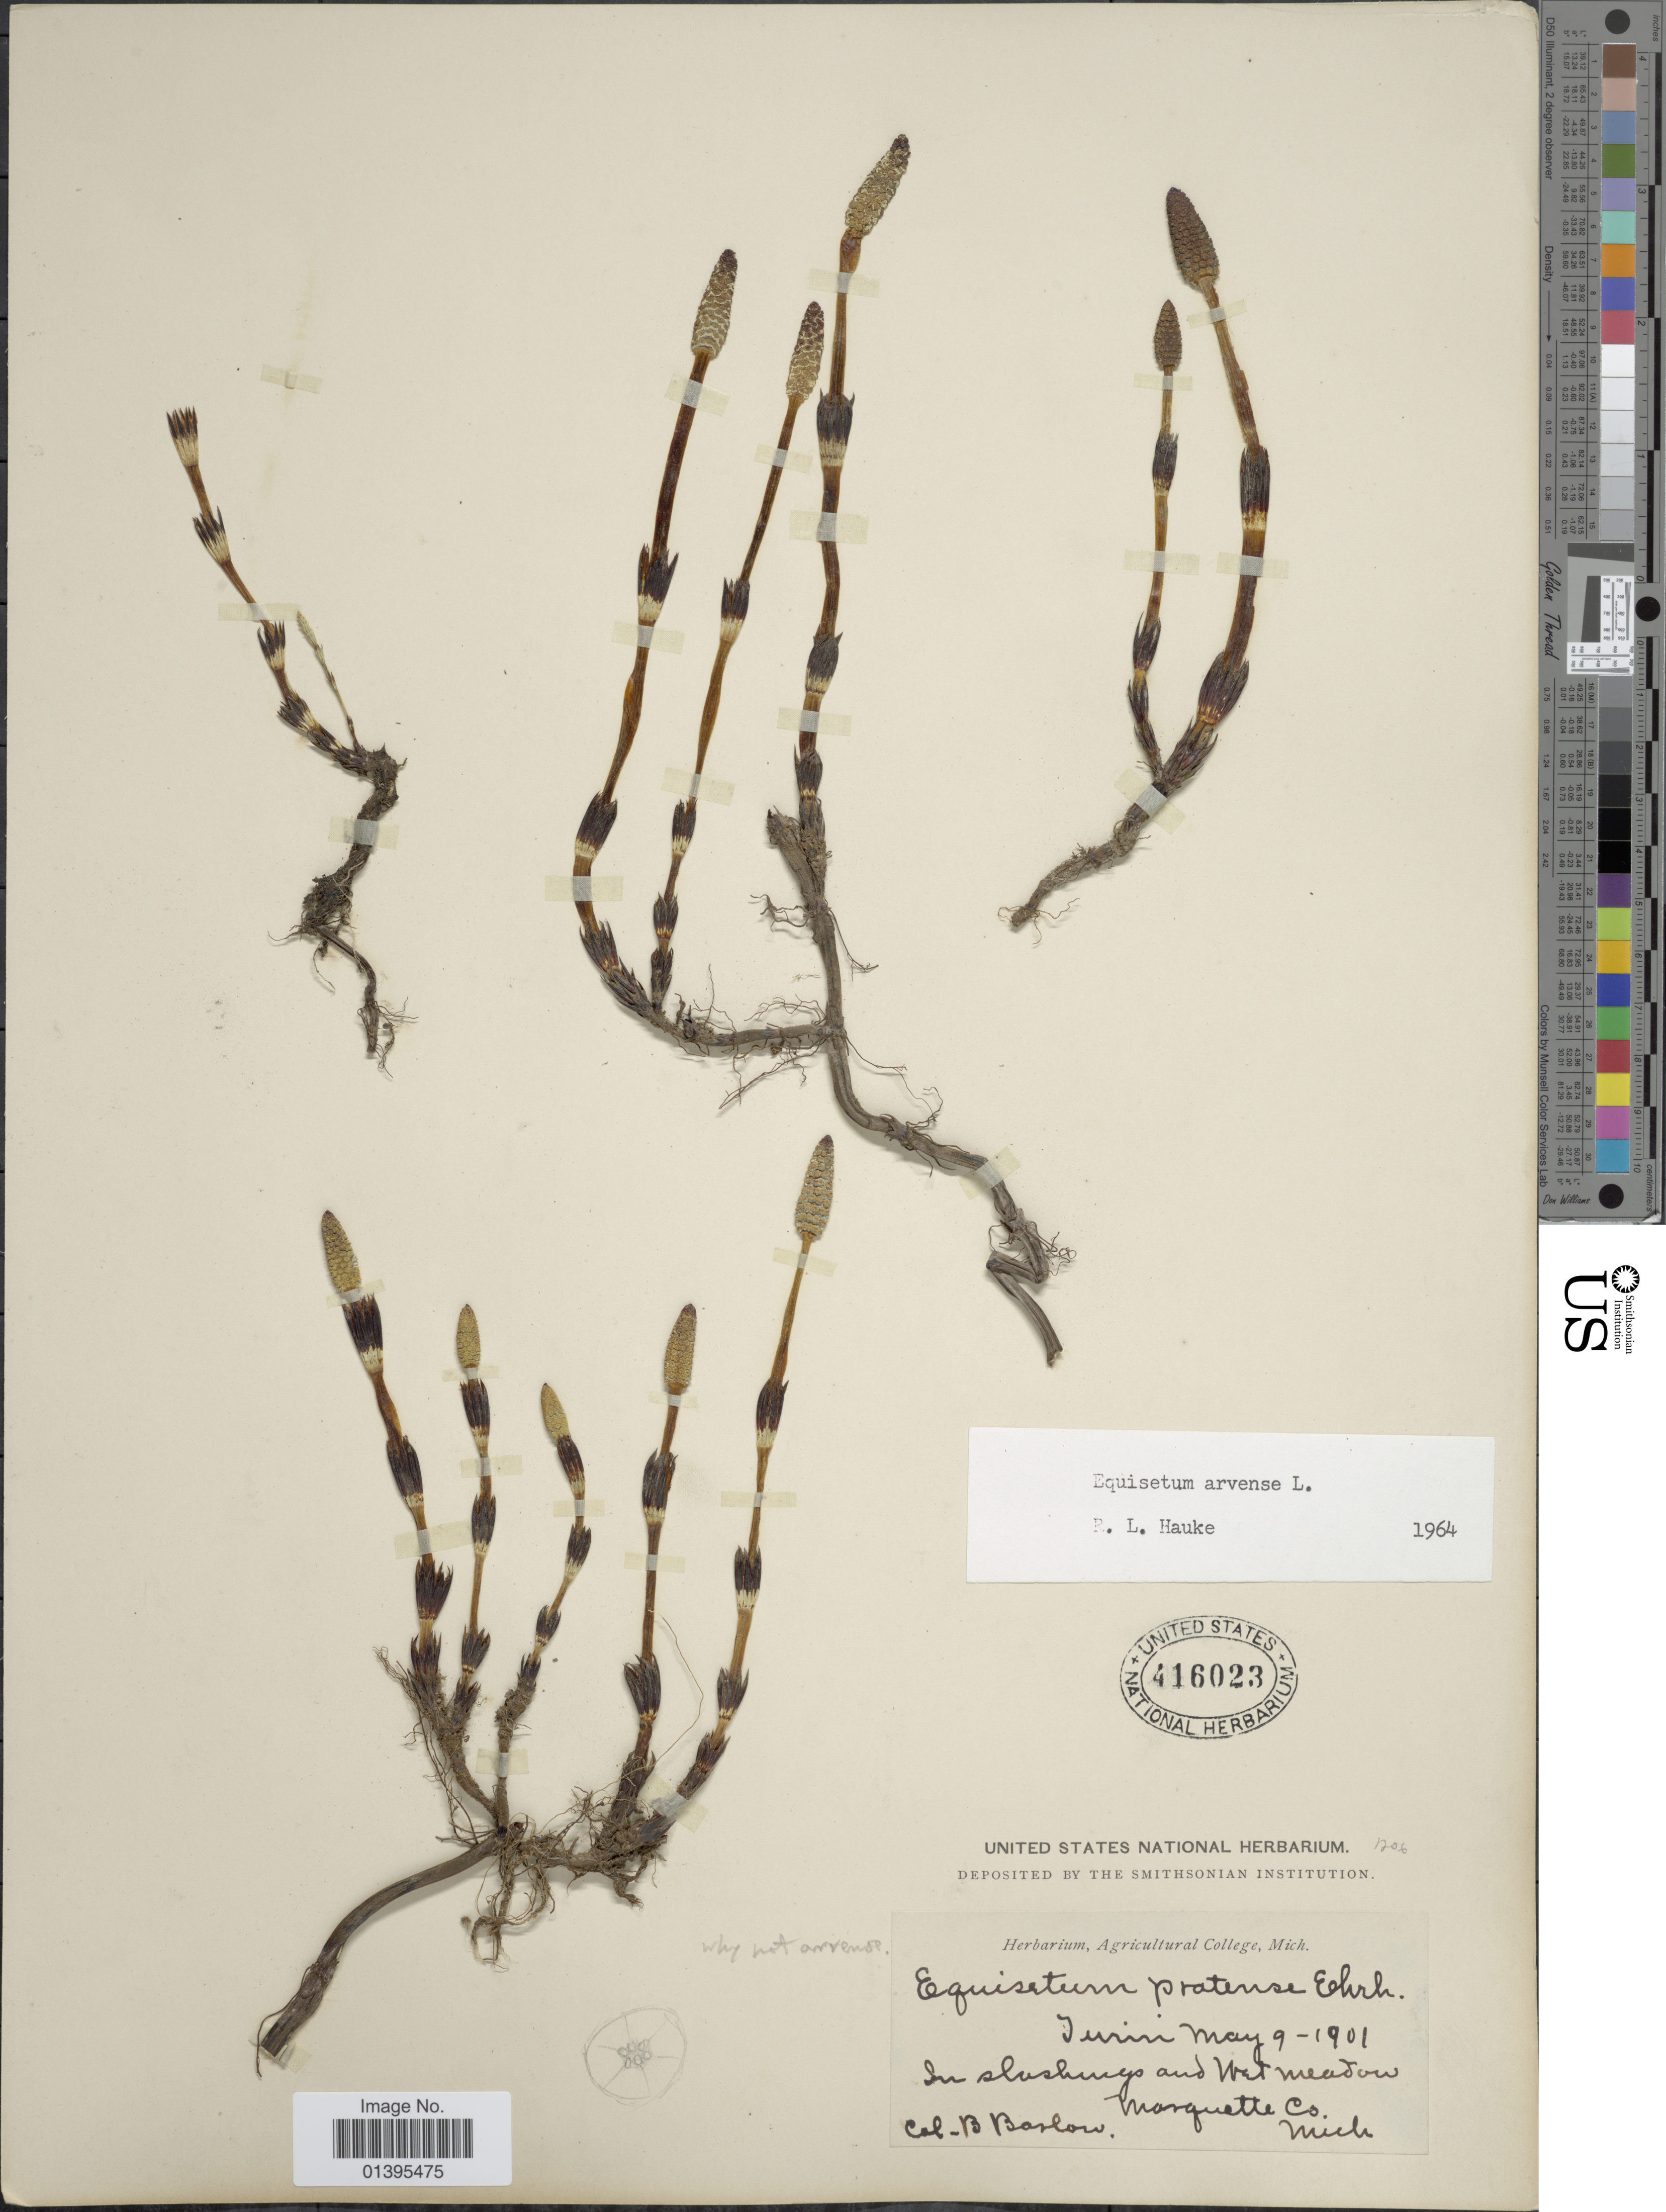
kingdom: Plantae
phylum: Tracheophyta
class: Polypodiopsida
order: Equisetales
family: Equisetaceae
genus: Equisetum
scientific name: Equisetum arvense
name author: L.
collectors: Barlow, B.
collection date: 1901-05-09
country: United States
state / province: Michigan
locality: Marquette Co.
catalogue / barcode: US 416023